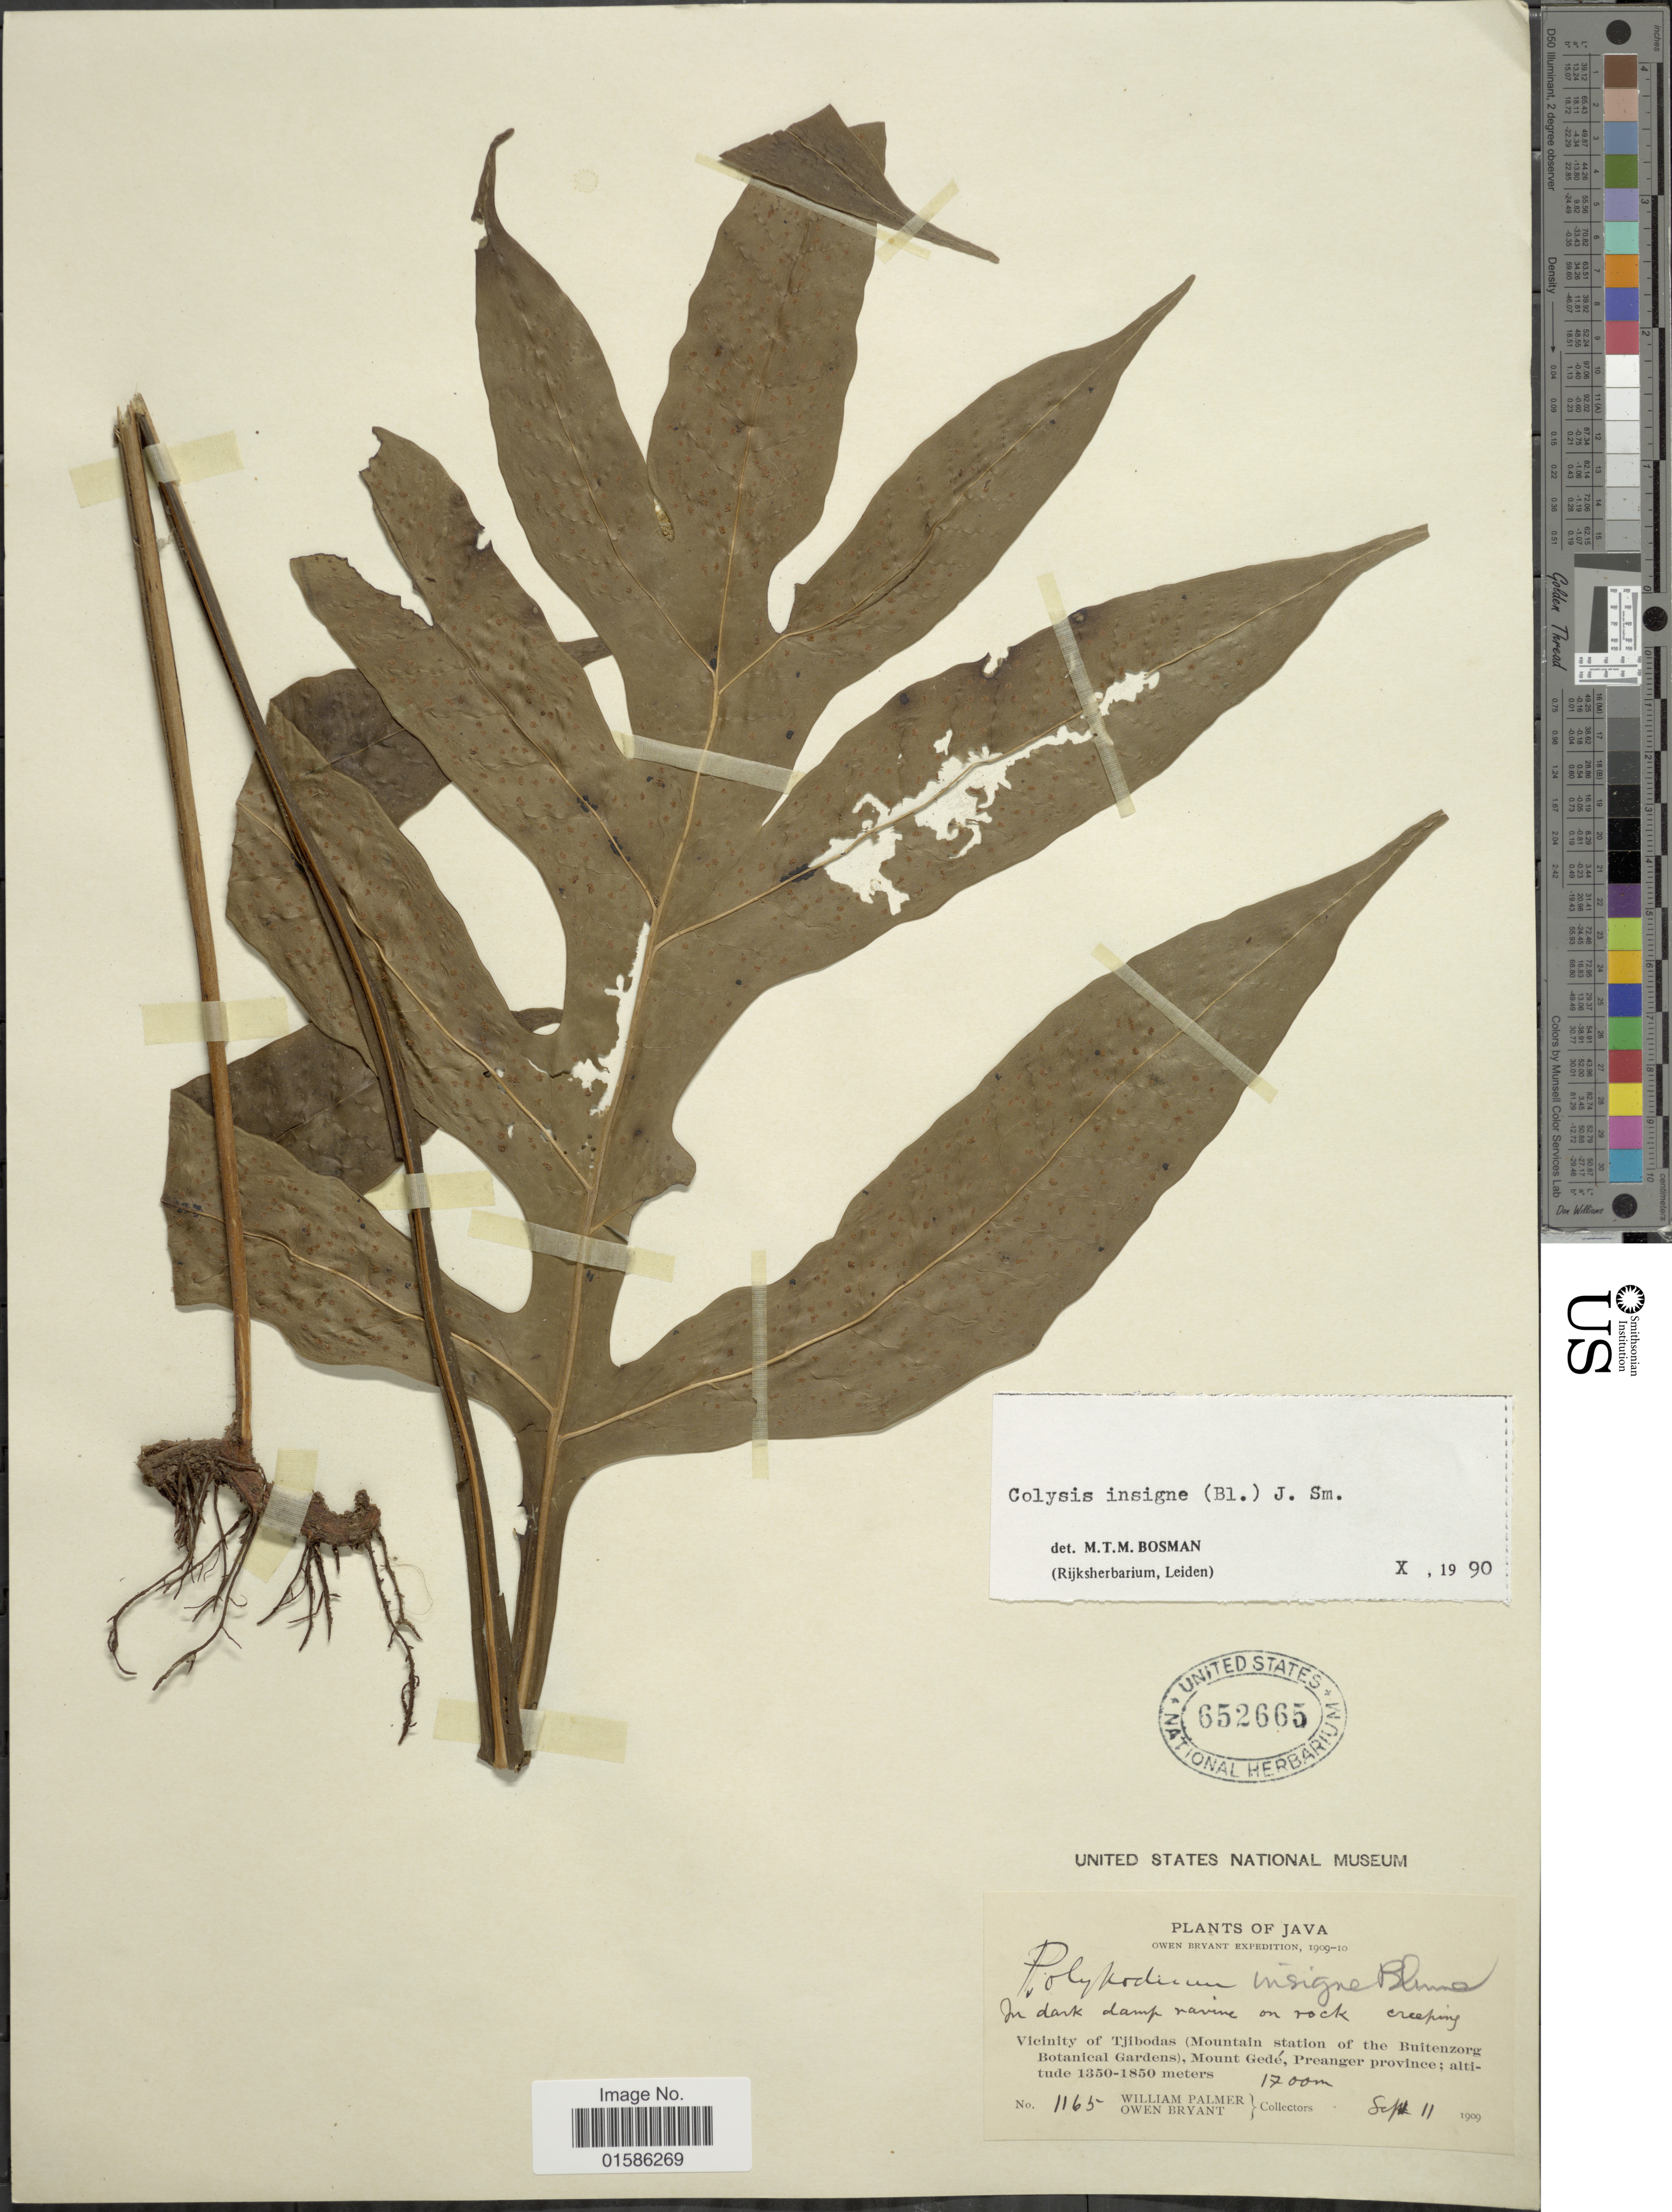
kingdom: Plantae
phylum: Tracheophyta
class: Polypodiopsida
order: Polypodiales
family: Polypodiaceae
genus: Microsorum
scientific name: Microsorum insigne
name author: (Blume) Copel.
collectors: W. Palmer & O. Bryant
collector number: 1165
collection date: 1909-09-11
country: Indonesia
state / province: Java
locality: Vicinity of Tjibodas (Mountain station of the Buitenzorg Botanical Gardens), Mount Gedé, Preanger province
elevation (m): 1700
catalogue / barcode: US 652665